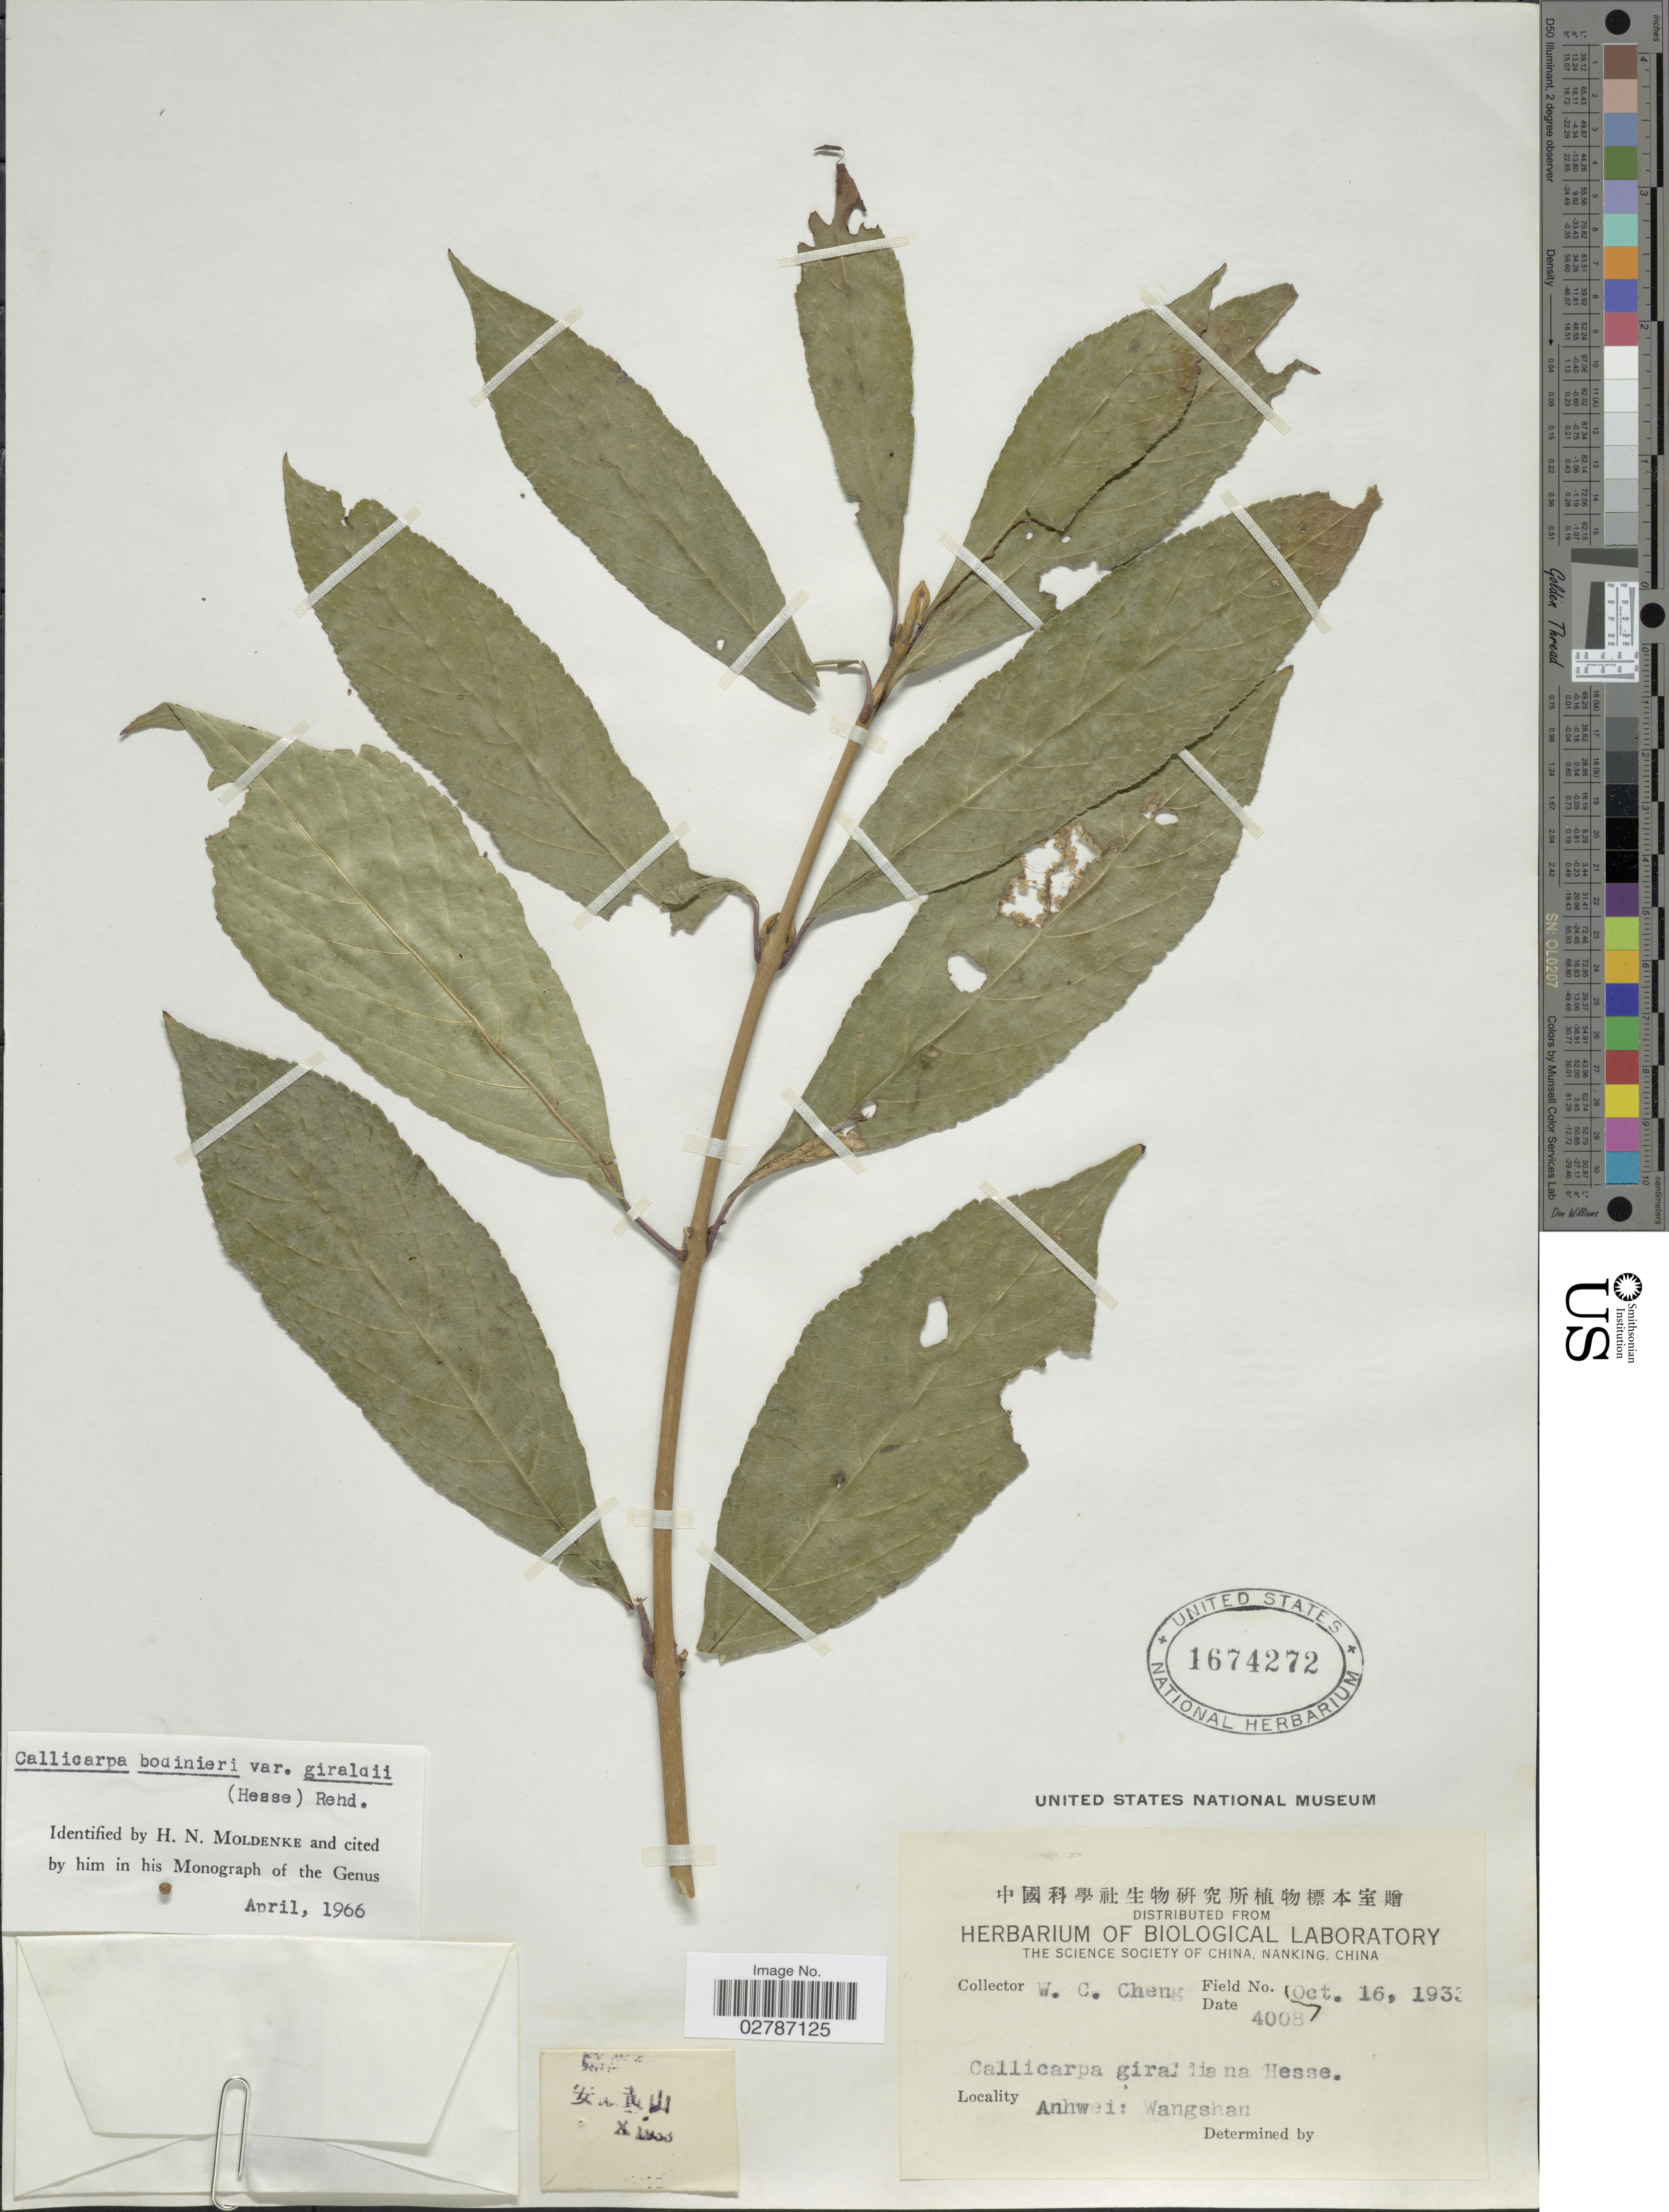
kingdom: Plantae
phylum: Tracheophyta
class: Magnoliopsida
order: Lamiales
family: Lamiaceae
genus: Callicarpa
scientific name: Callicarpa bodinieri var. giraldii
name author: (Hesse ex Rehder) Rehder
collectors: W. C. Cheng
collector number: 4008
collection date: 1933-10-16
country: China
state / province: Anhui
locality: Anhwei: Wangshan.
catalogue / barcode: US 1674272